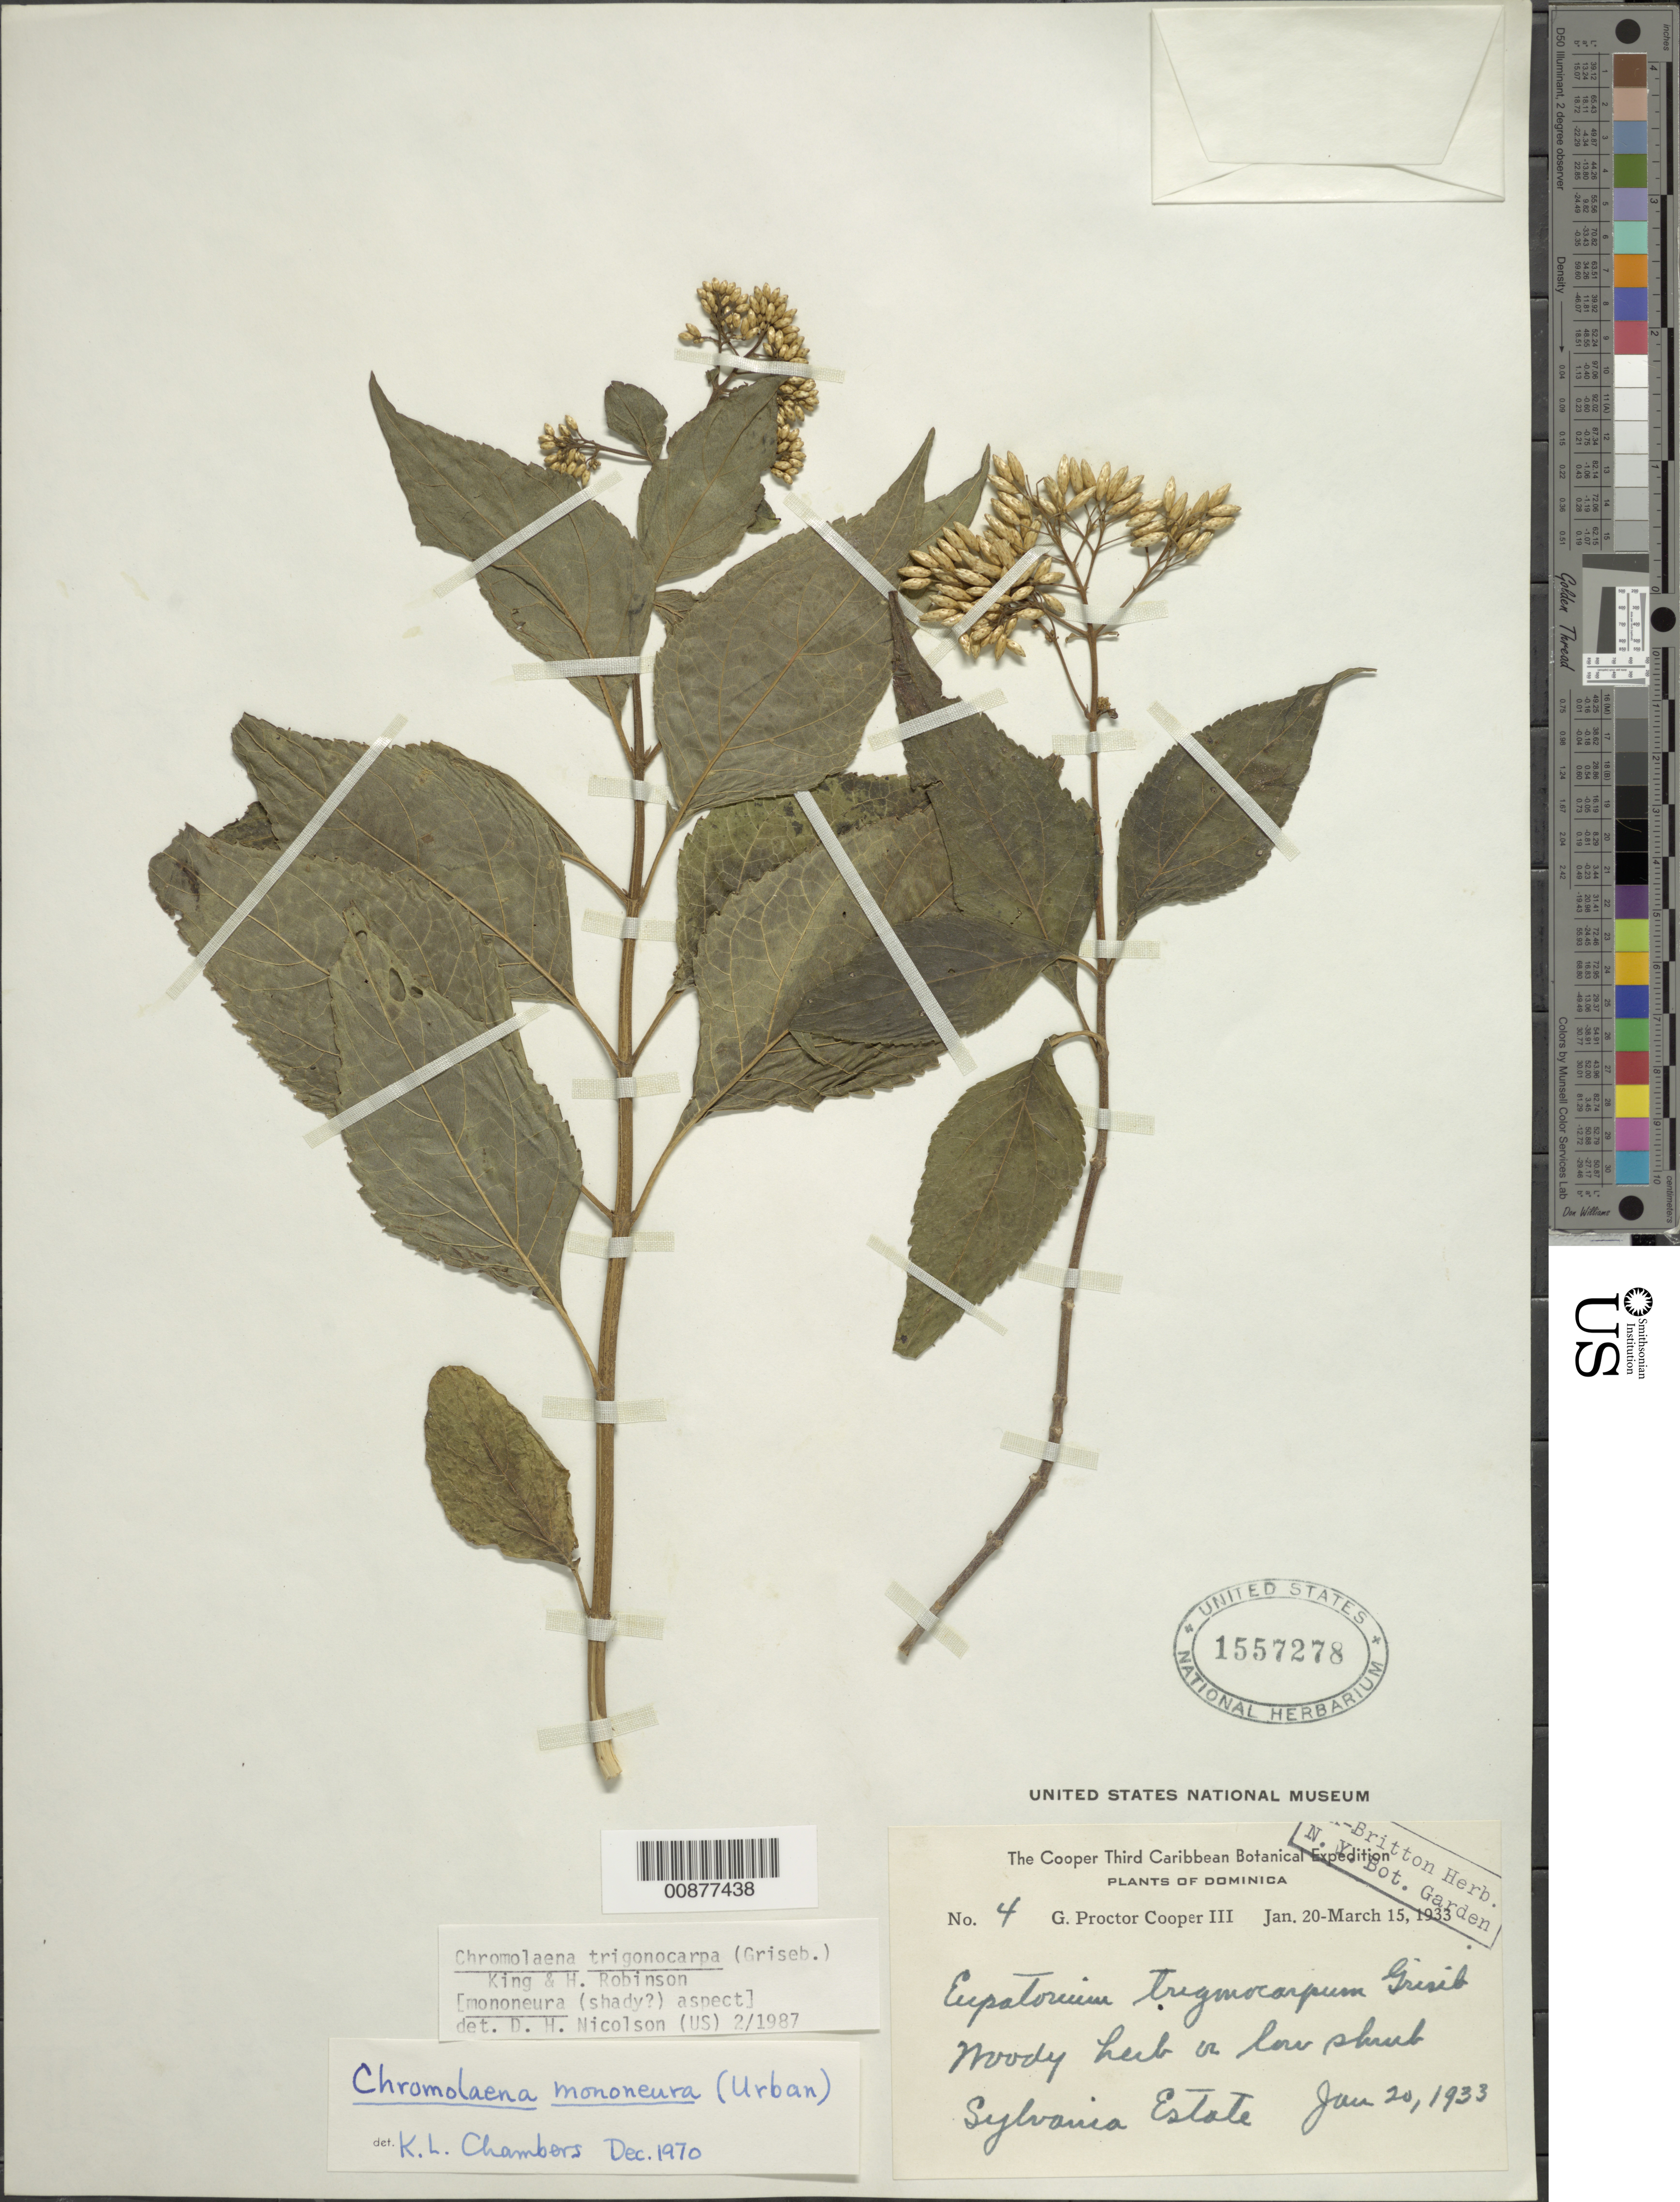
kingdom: Plantae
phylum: Tracheophyta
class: Magnoliopsida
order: Asterales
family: Asteraceae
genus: Chromolaena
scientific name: Chromolaena trigonocarpa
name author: (Griseb.) R.M. King & H. Rob.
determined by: Nicolson, Dan H.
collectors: G. Cooper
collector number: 4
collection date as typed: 20 Jan 1933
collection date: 1933-01-20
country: Dominica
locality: Sylvania Estate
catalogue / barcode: US 1557278